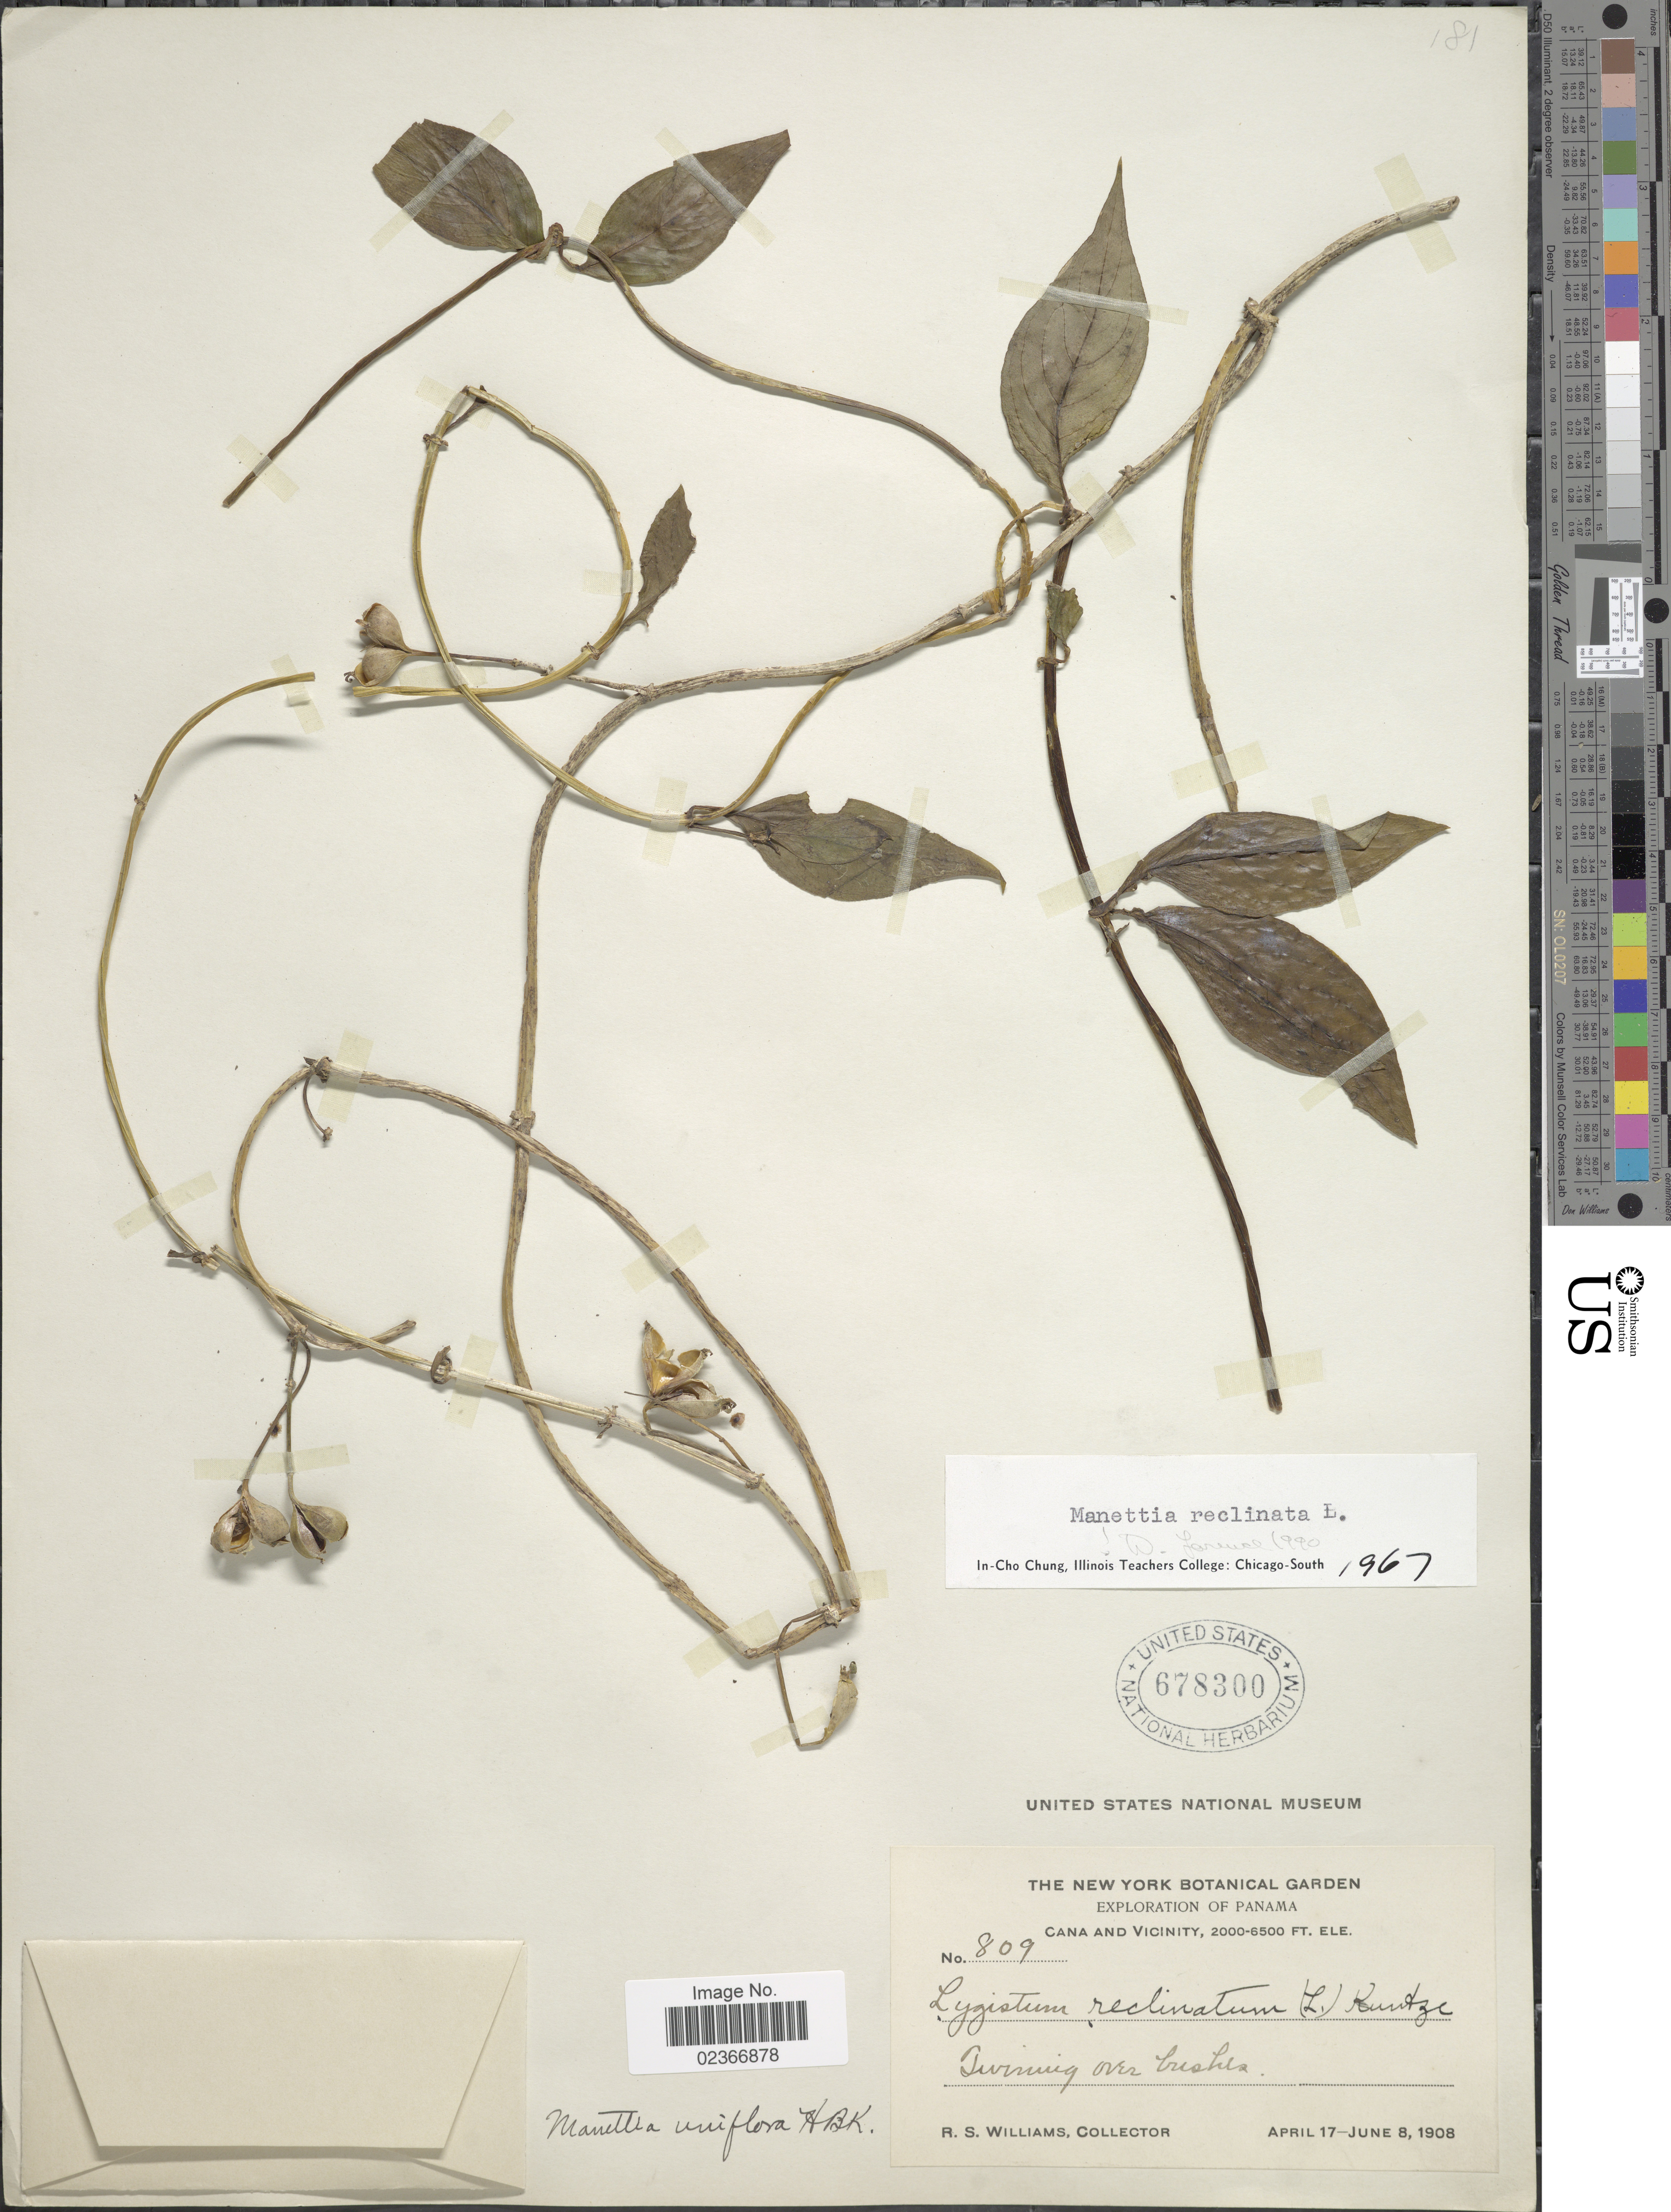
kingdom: Plantae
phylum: Tracheophyta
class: Magnoliopsida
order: Gentianales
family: Rubiaceae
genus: Manettia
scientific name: Manettia reclinata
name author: L.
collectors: R. S. Williams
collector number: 809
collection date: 1908-04-17/1908-06-08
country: Panama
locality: Cana and vicinity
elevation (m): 610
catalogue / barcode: US 678300